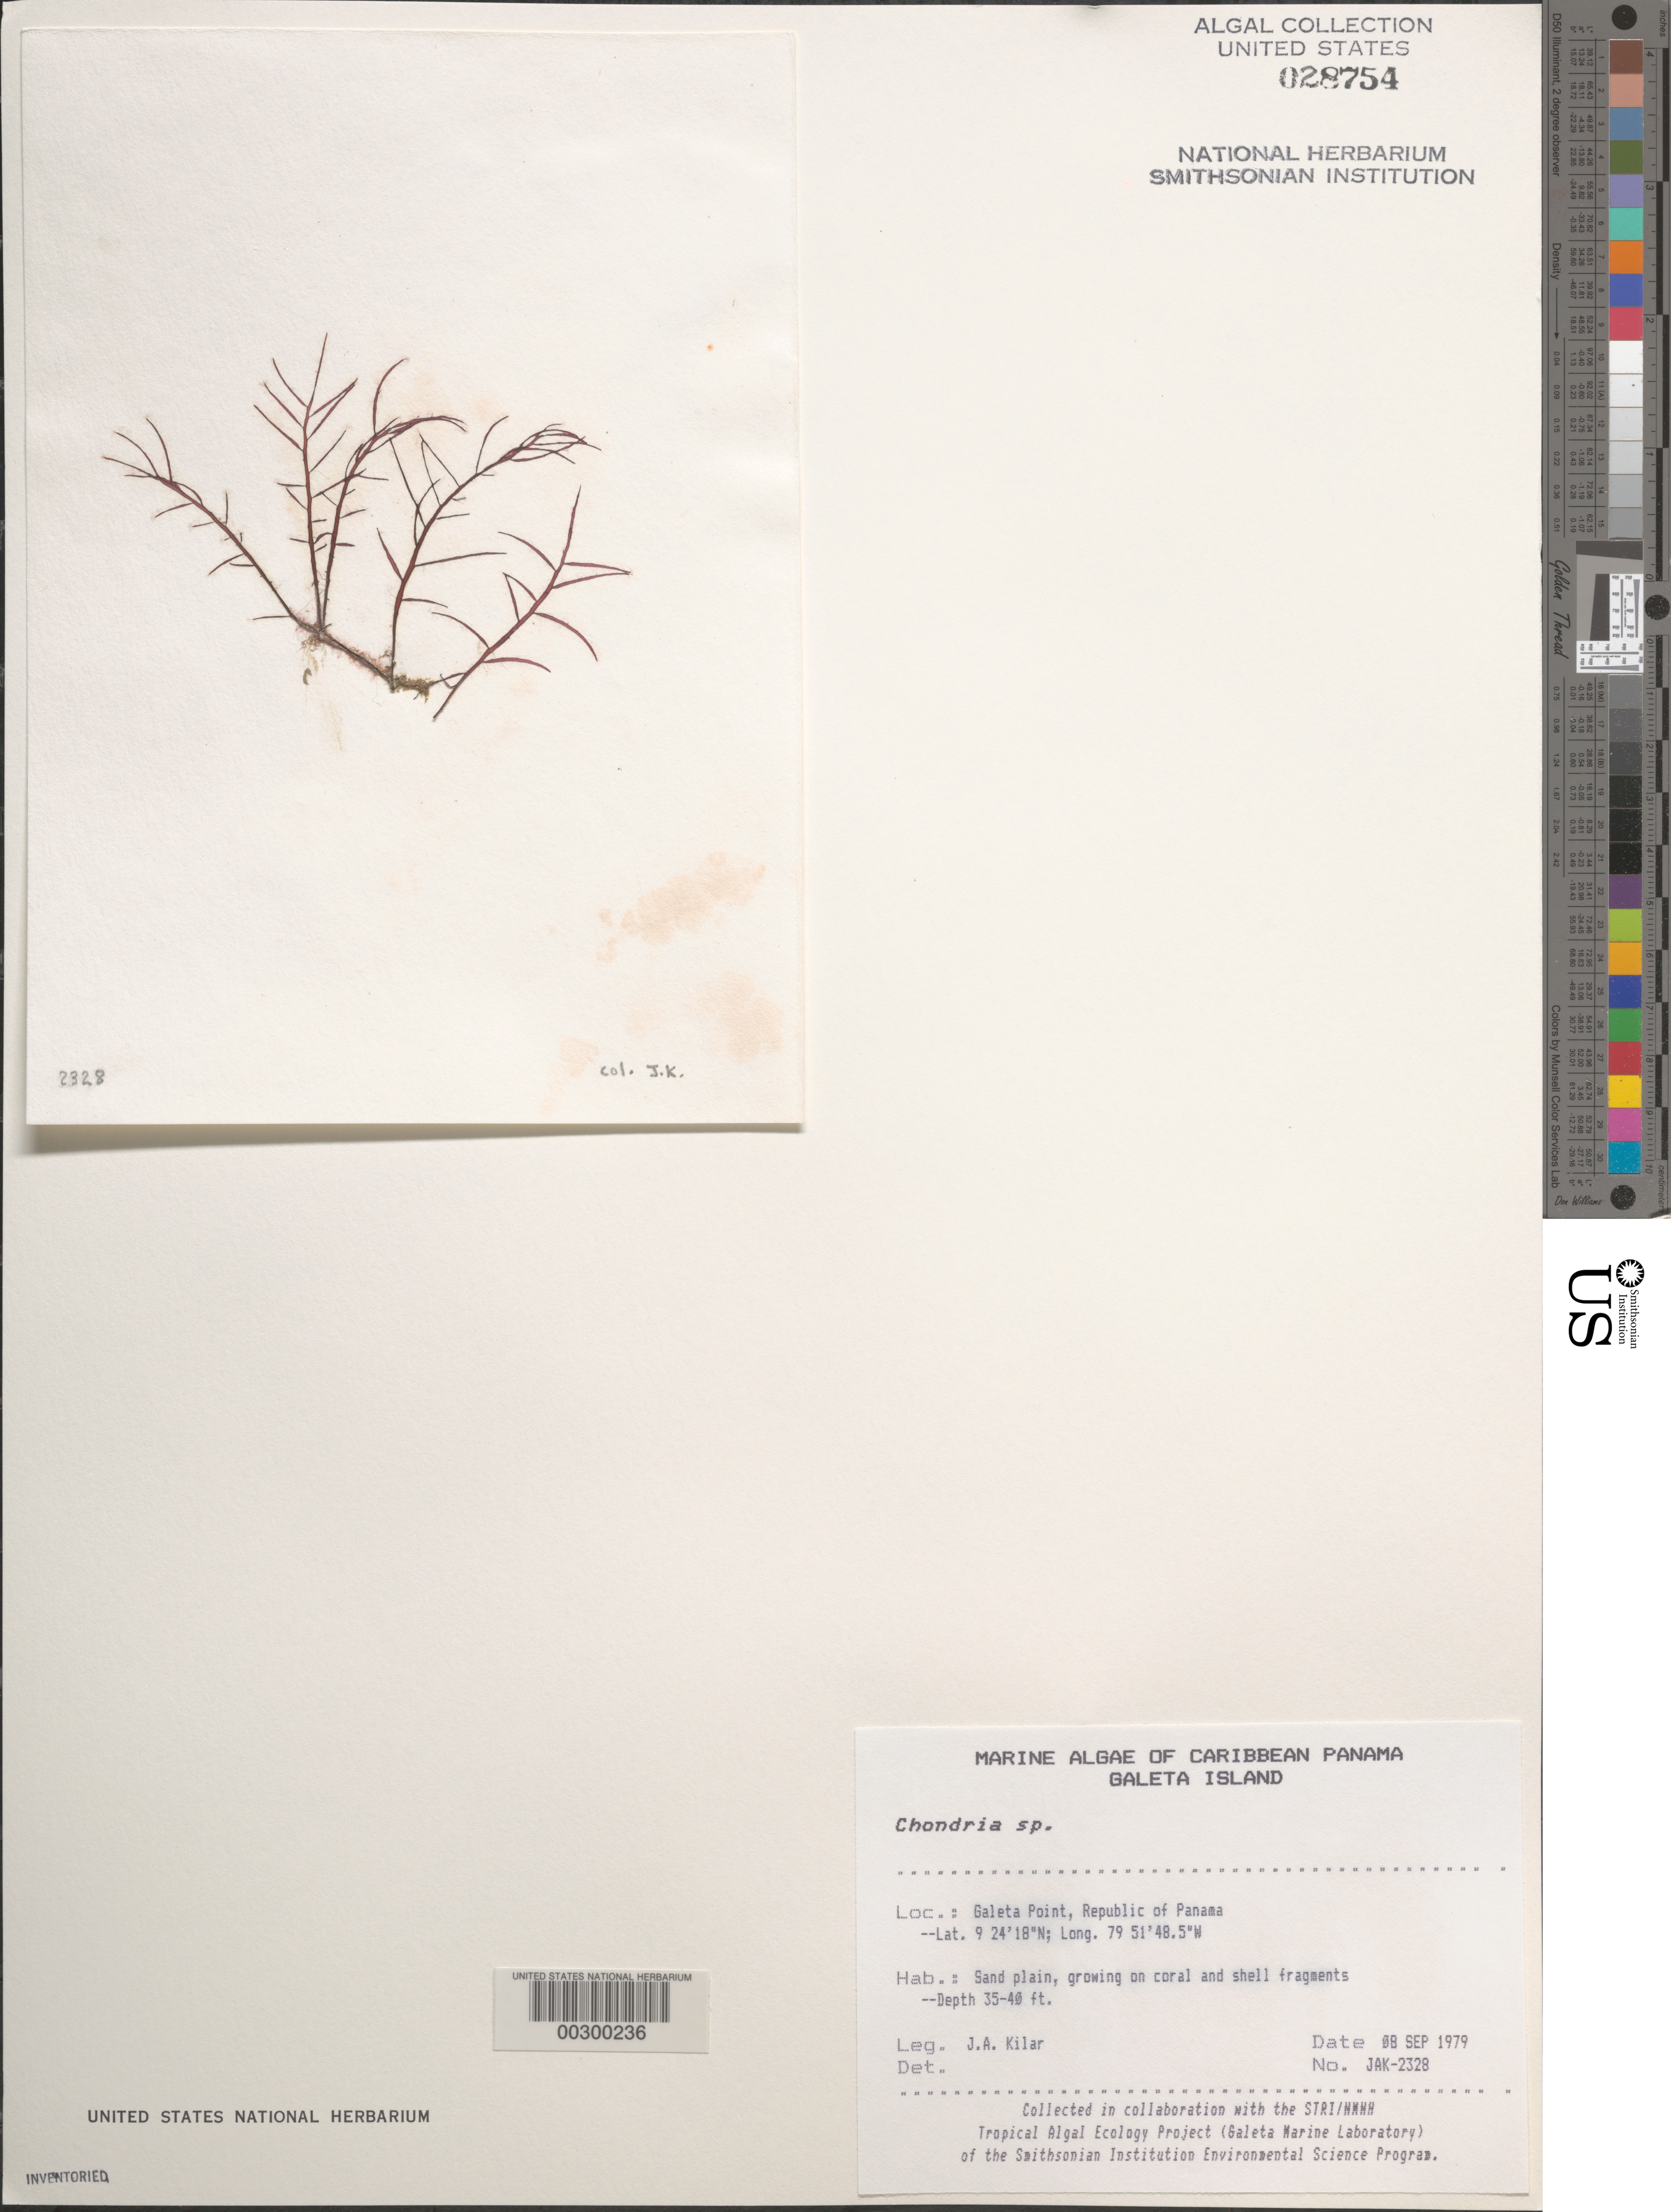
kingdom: Plantae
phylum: Rhodophyta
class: Florideophyceae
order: Ceramiales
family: Rhodomelaceae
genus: Chondria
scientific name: Chondria sp.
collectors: J. A. Kilar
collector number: JAK-2328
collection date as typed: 08 Sep 1979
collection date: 1979-09-08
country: Panama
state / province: Colón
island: Galeta Island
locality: Galeta Point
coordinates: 9 24' 18" N, 79 51' 48.5" W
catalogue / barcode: US 28754